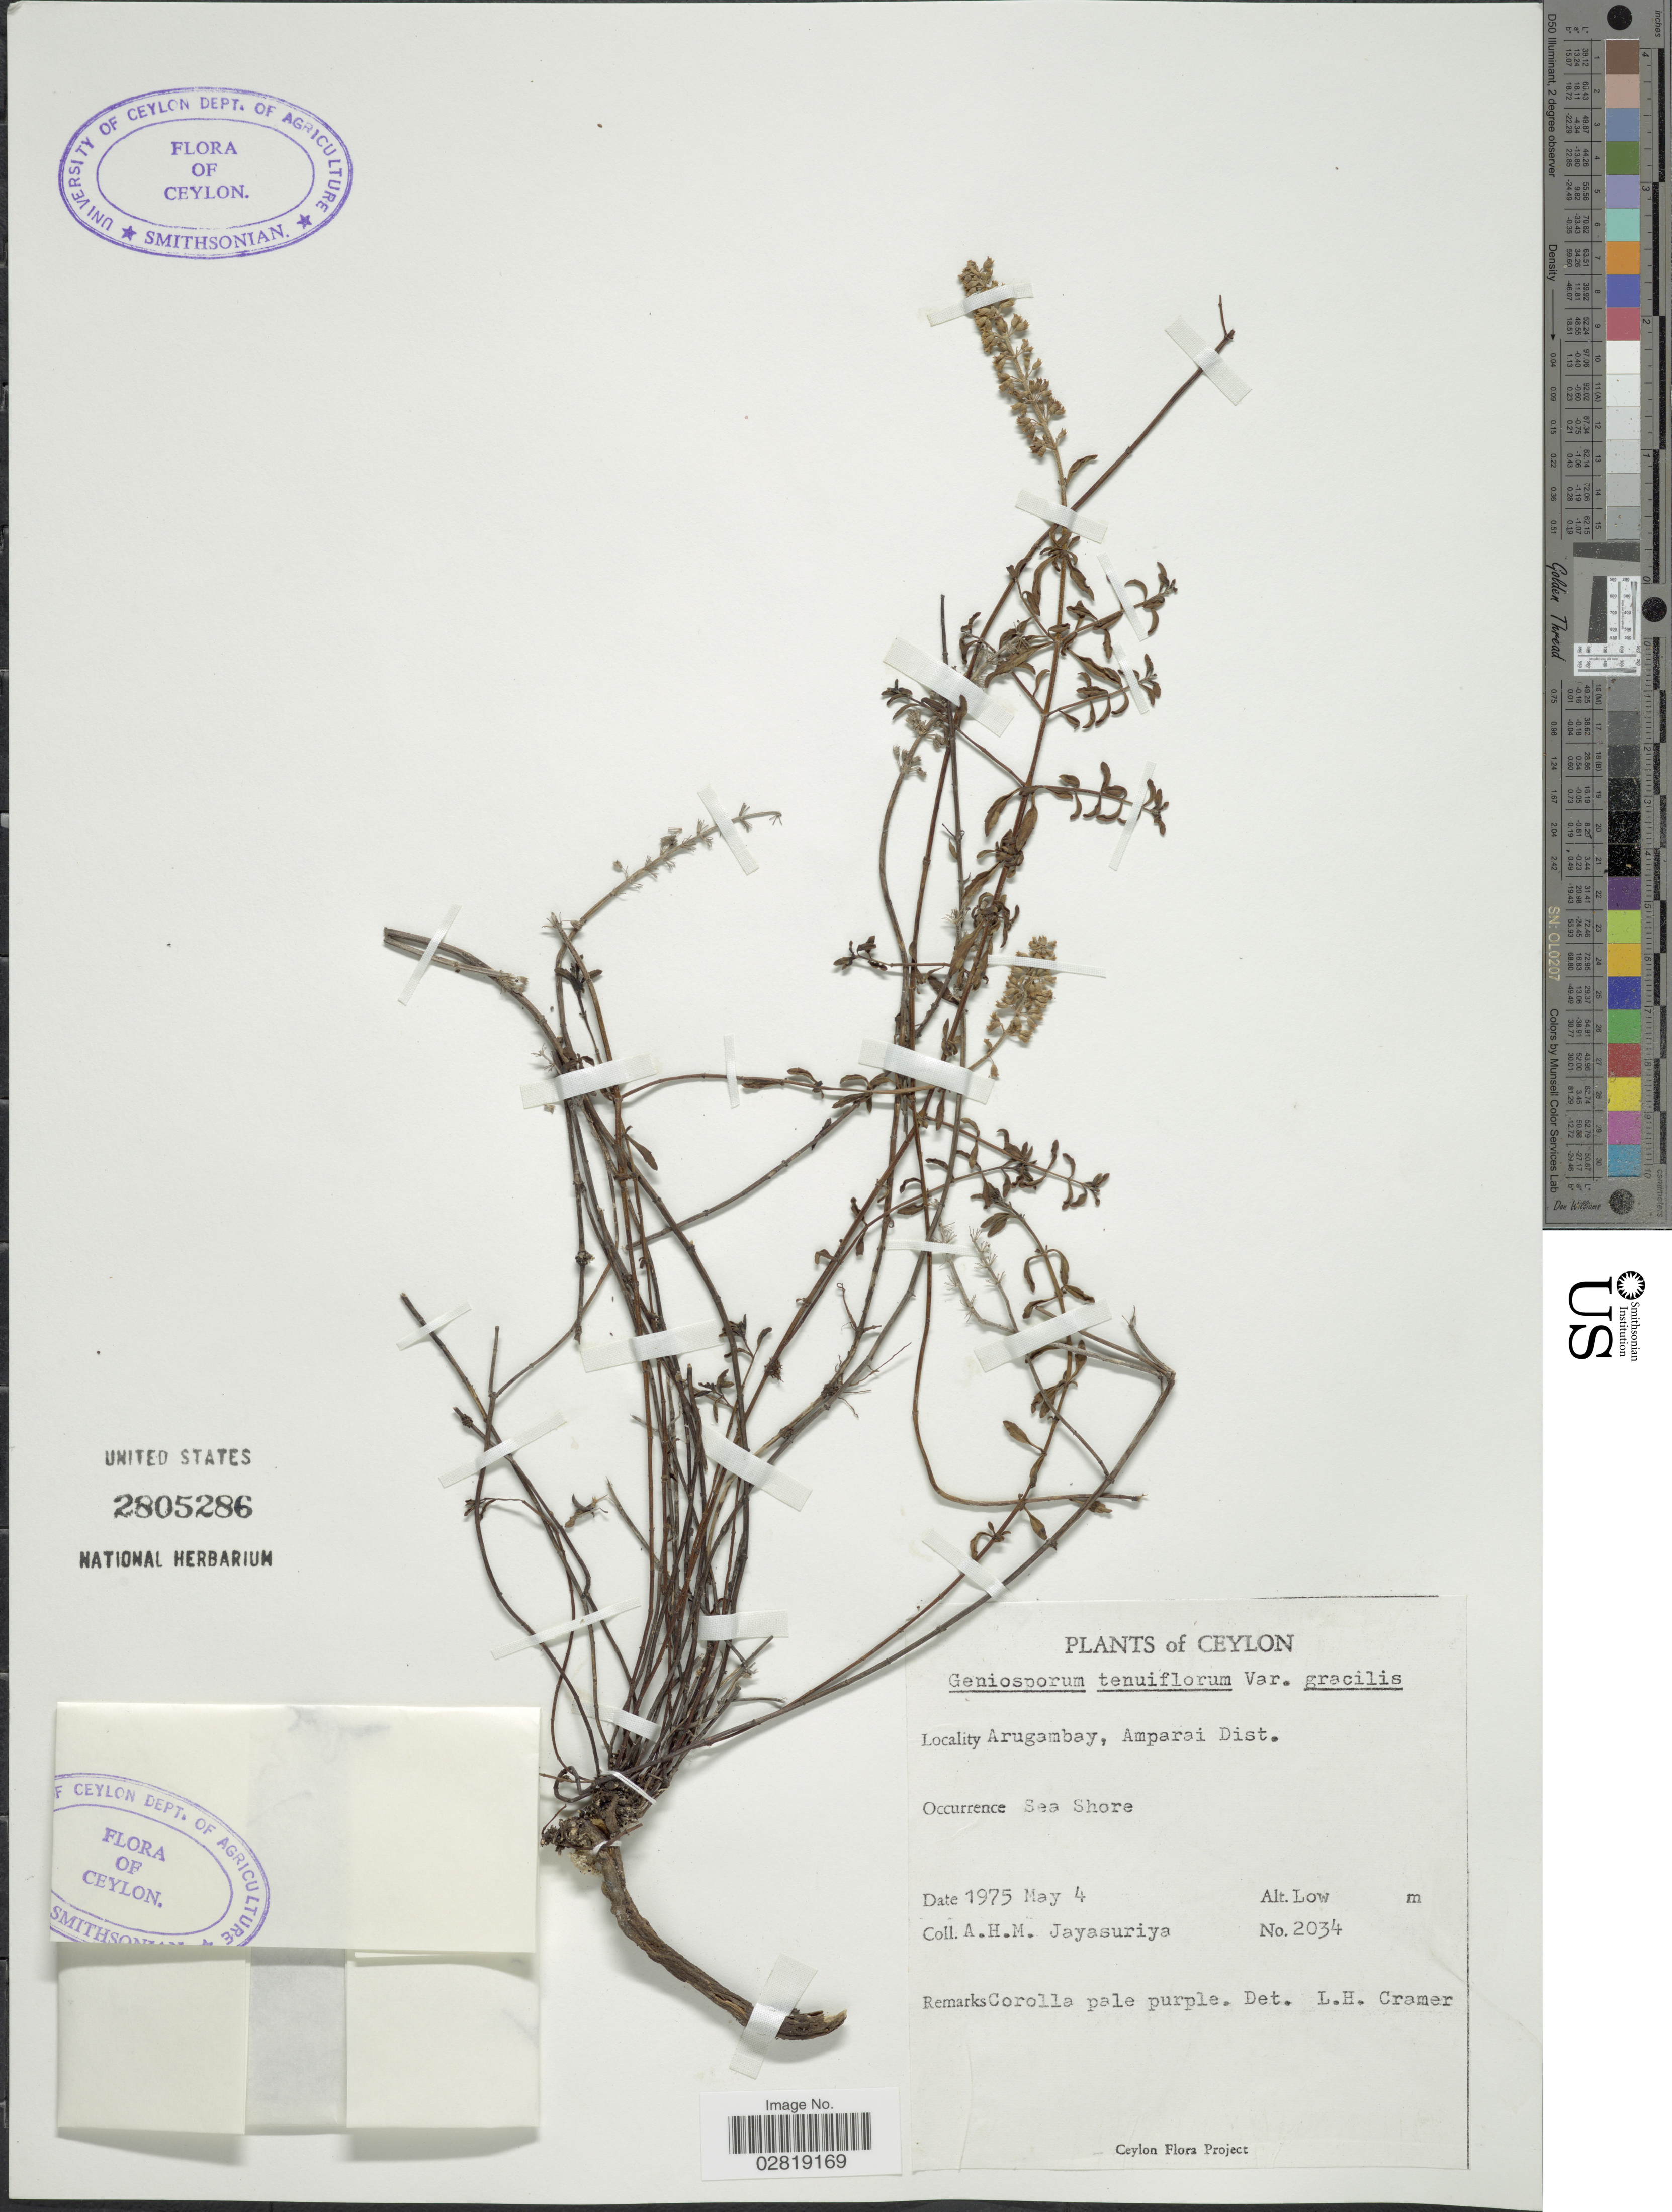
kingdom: Plantae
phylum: Tracheophyta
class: Magnoliopsida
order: Lamiales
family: Lamiaceae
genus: Geniosporum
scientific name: Geniosporum tenuiflorum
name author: (L.) Merr.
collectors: A. H. Jayasuriya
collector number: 2034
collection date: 1975-05-04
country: Sri Lanka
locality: Ceylon. Arugambay, Amparai Dist.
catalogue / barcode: US 2805286